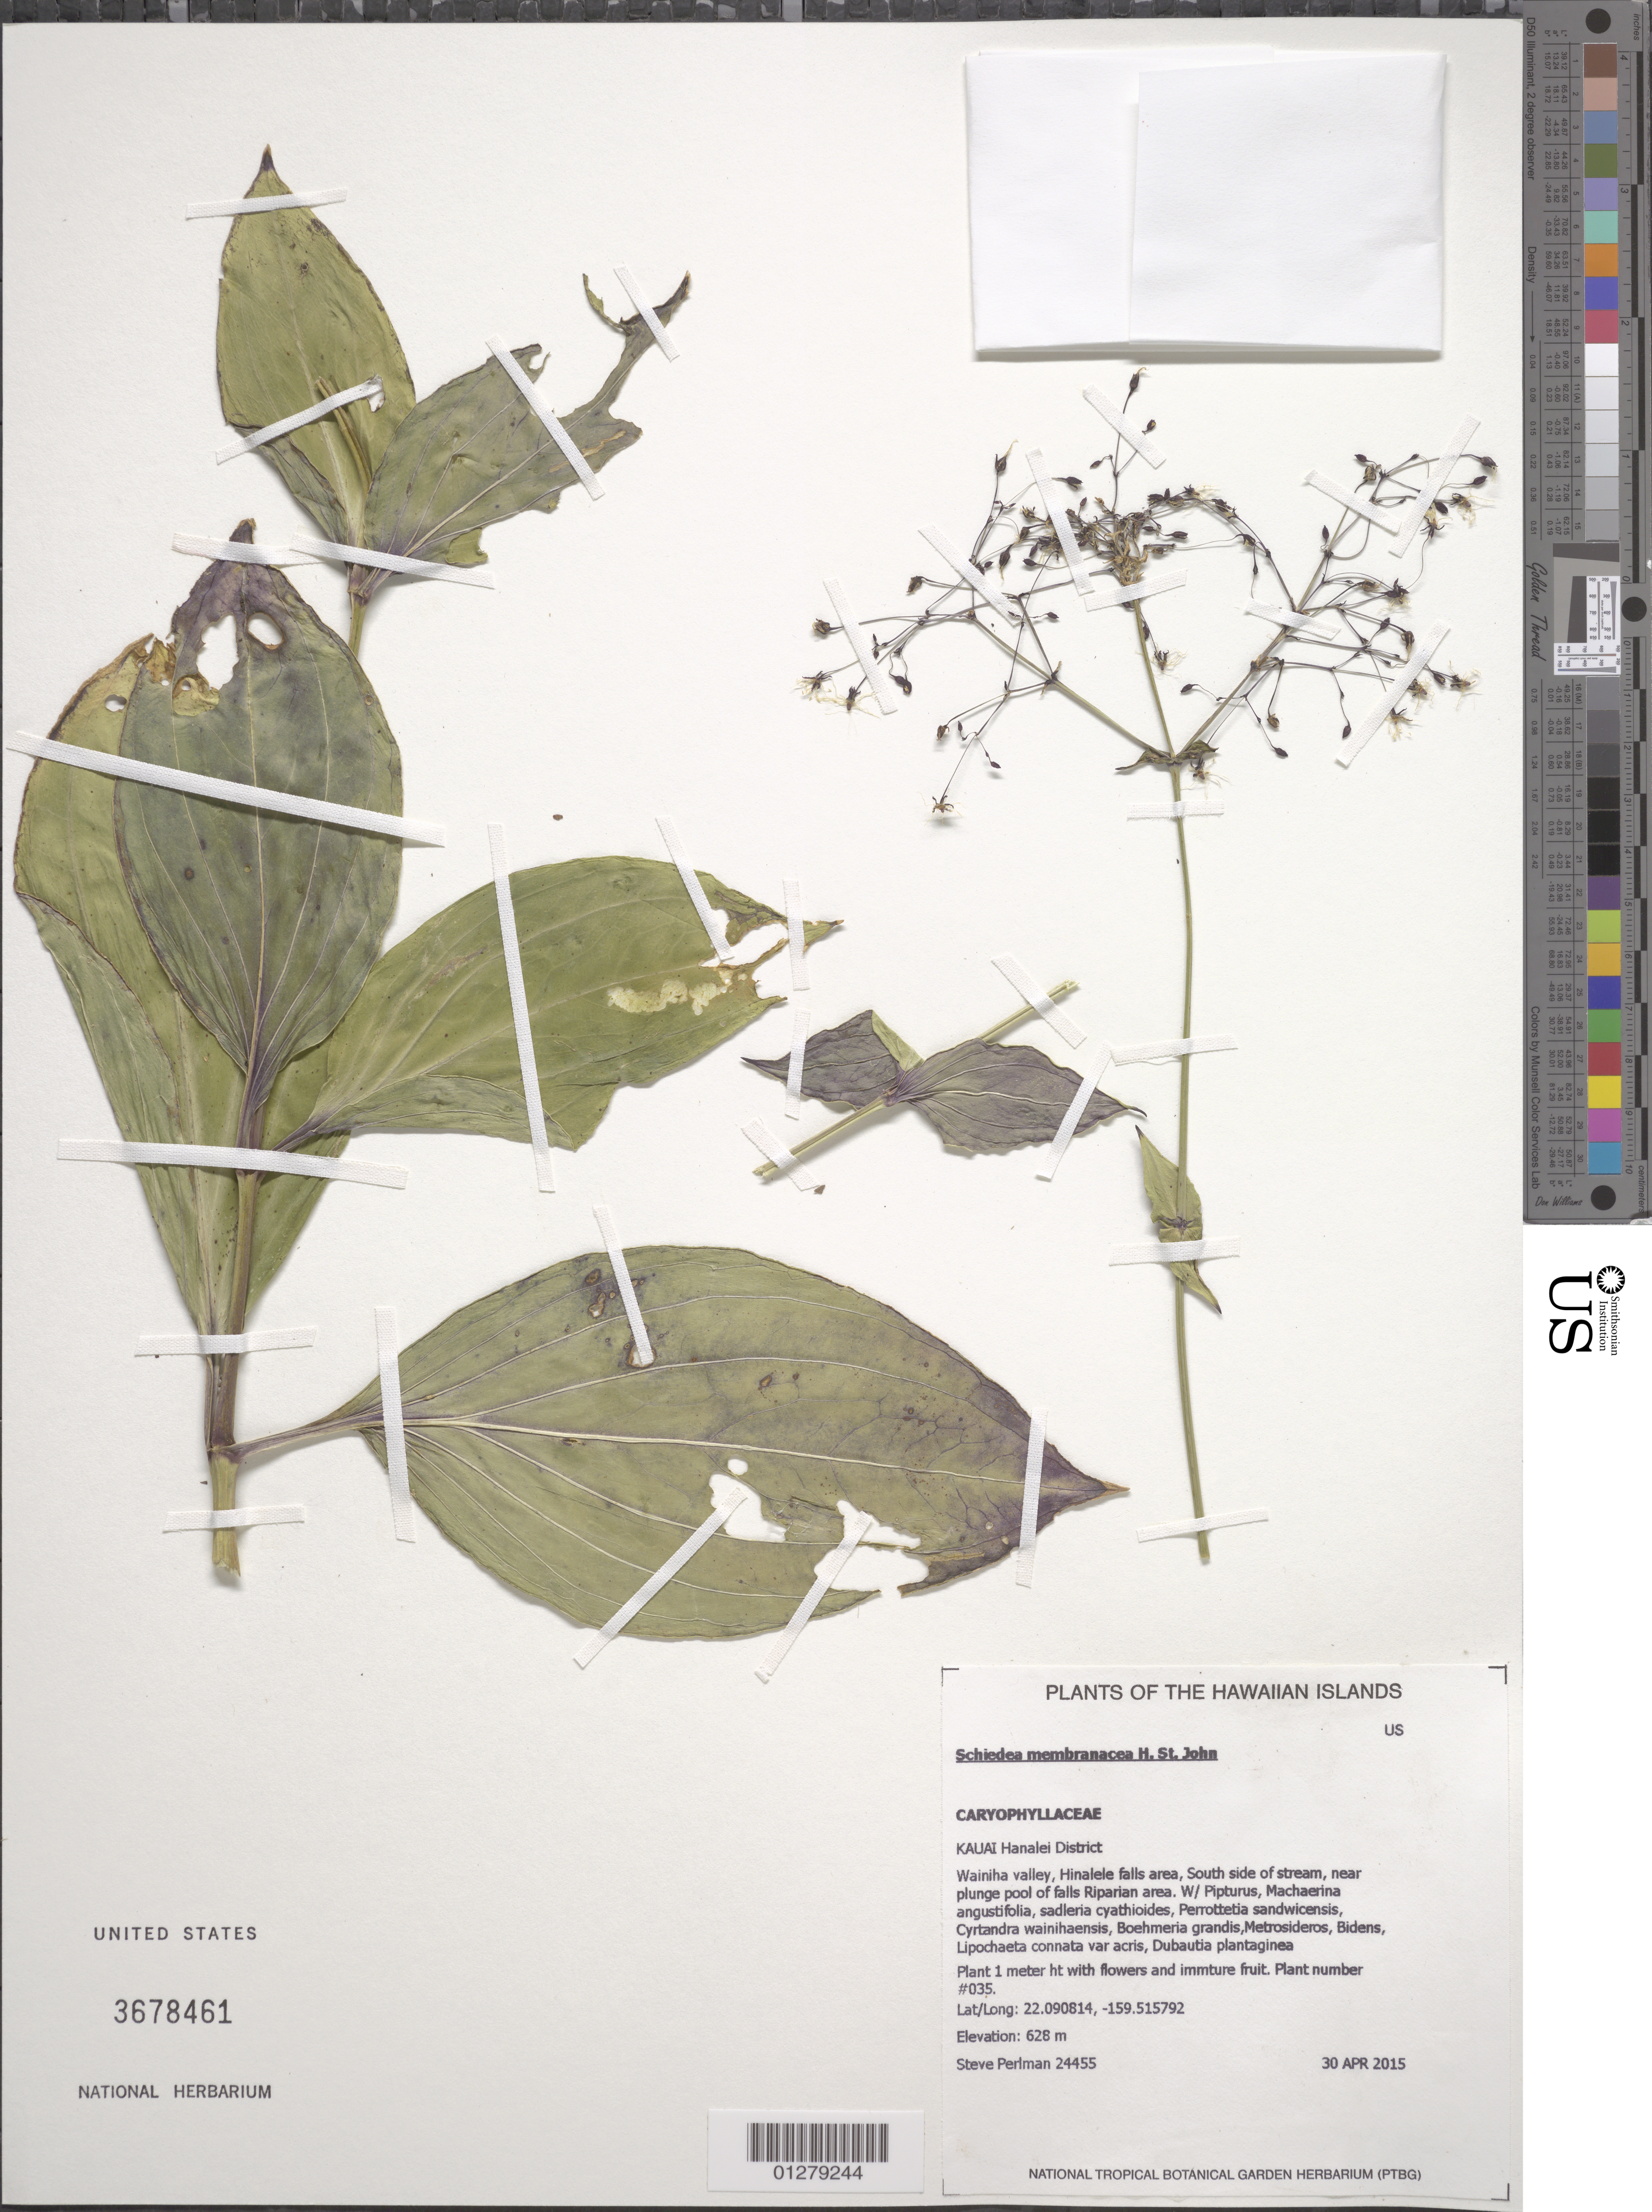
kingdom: Plantae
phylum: Tracheophyta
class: Magnoliopsida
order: Caryophyllales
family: Caryophyllaceae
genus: Schiedea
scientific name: Schiedea membranacea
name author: H. St. John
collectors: S. P. Perlman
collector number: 24455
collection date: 2015-04-30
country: United States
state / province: Hawaii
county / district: Kauai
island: Kaua'i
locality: Hanalei District, Wainiha Valley, Hinalele falls area, south side of stream, near plunge pool of falls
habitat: Riparian area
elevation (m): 628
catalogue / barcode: US 3678461